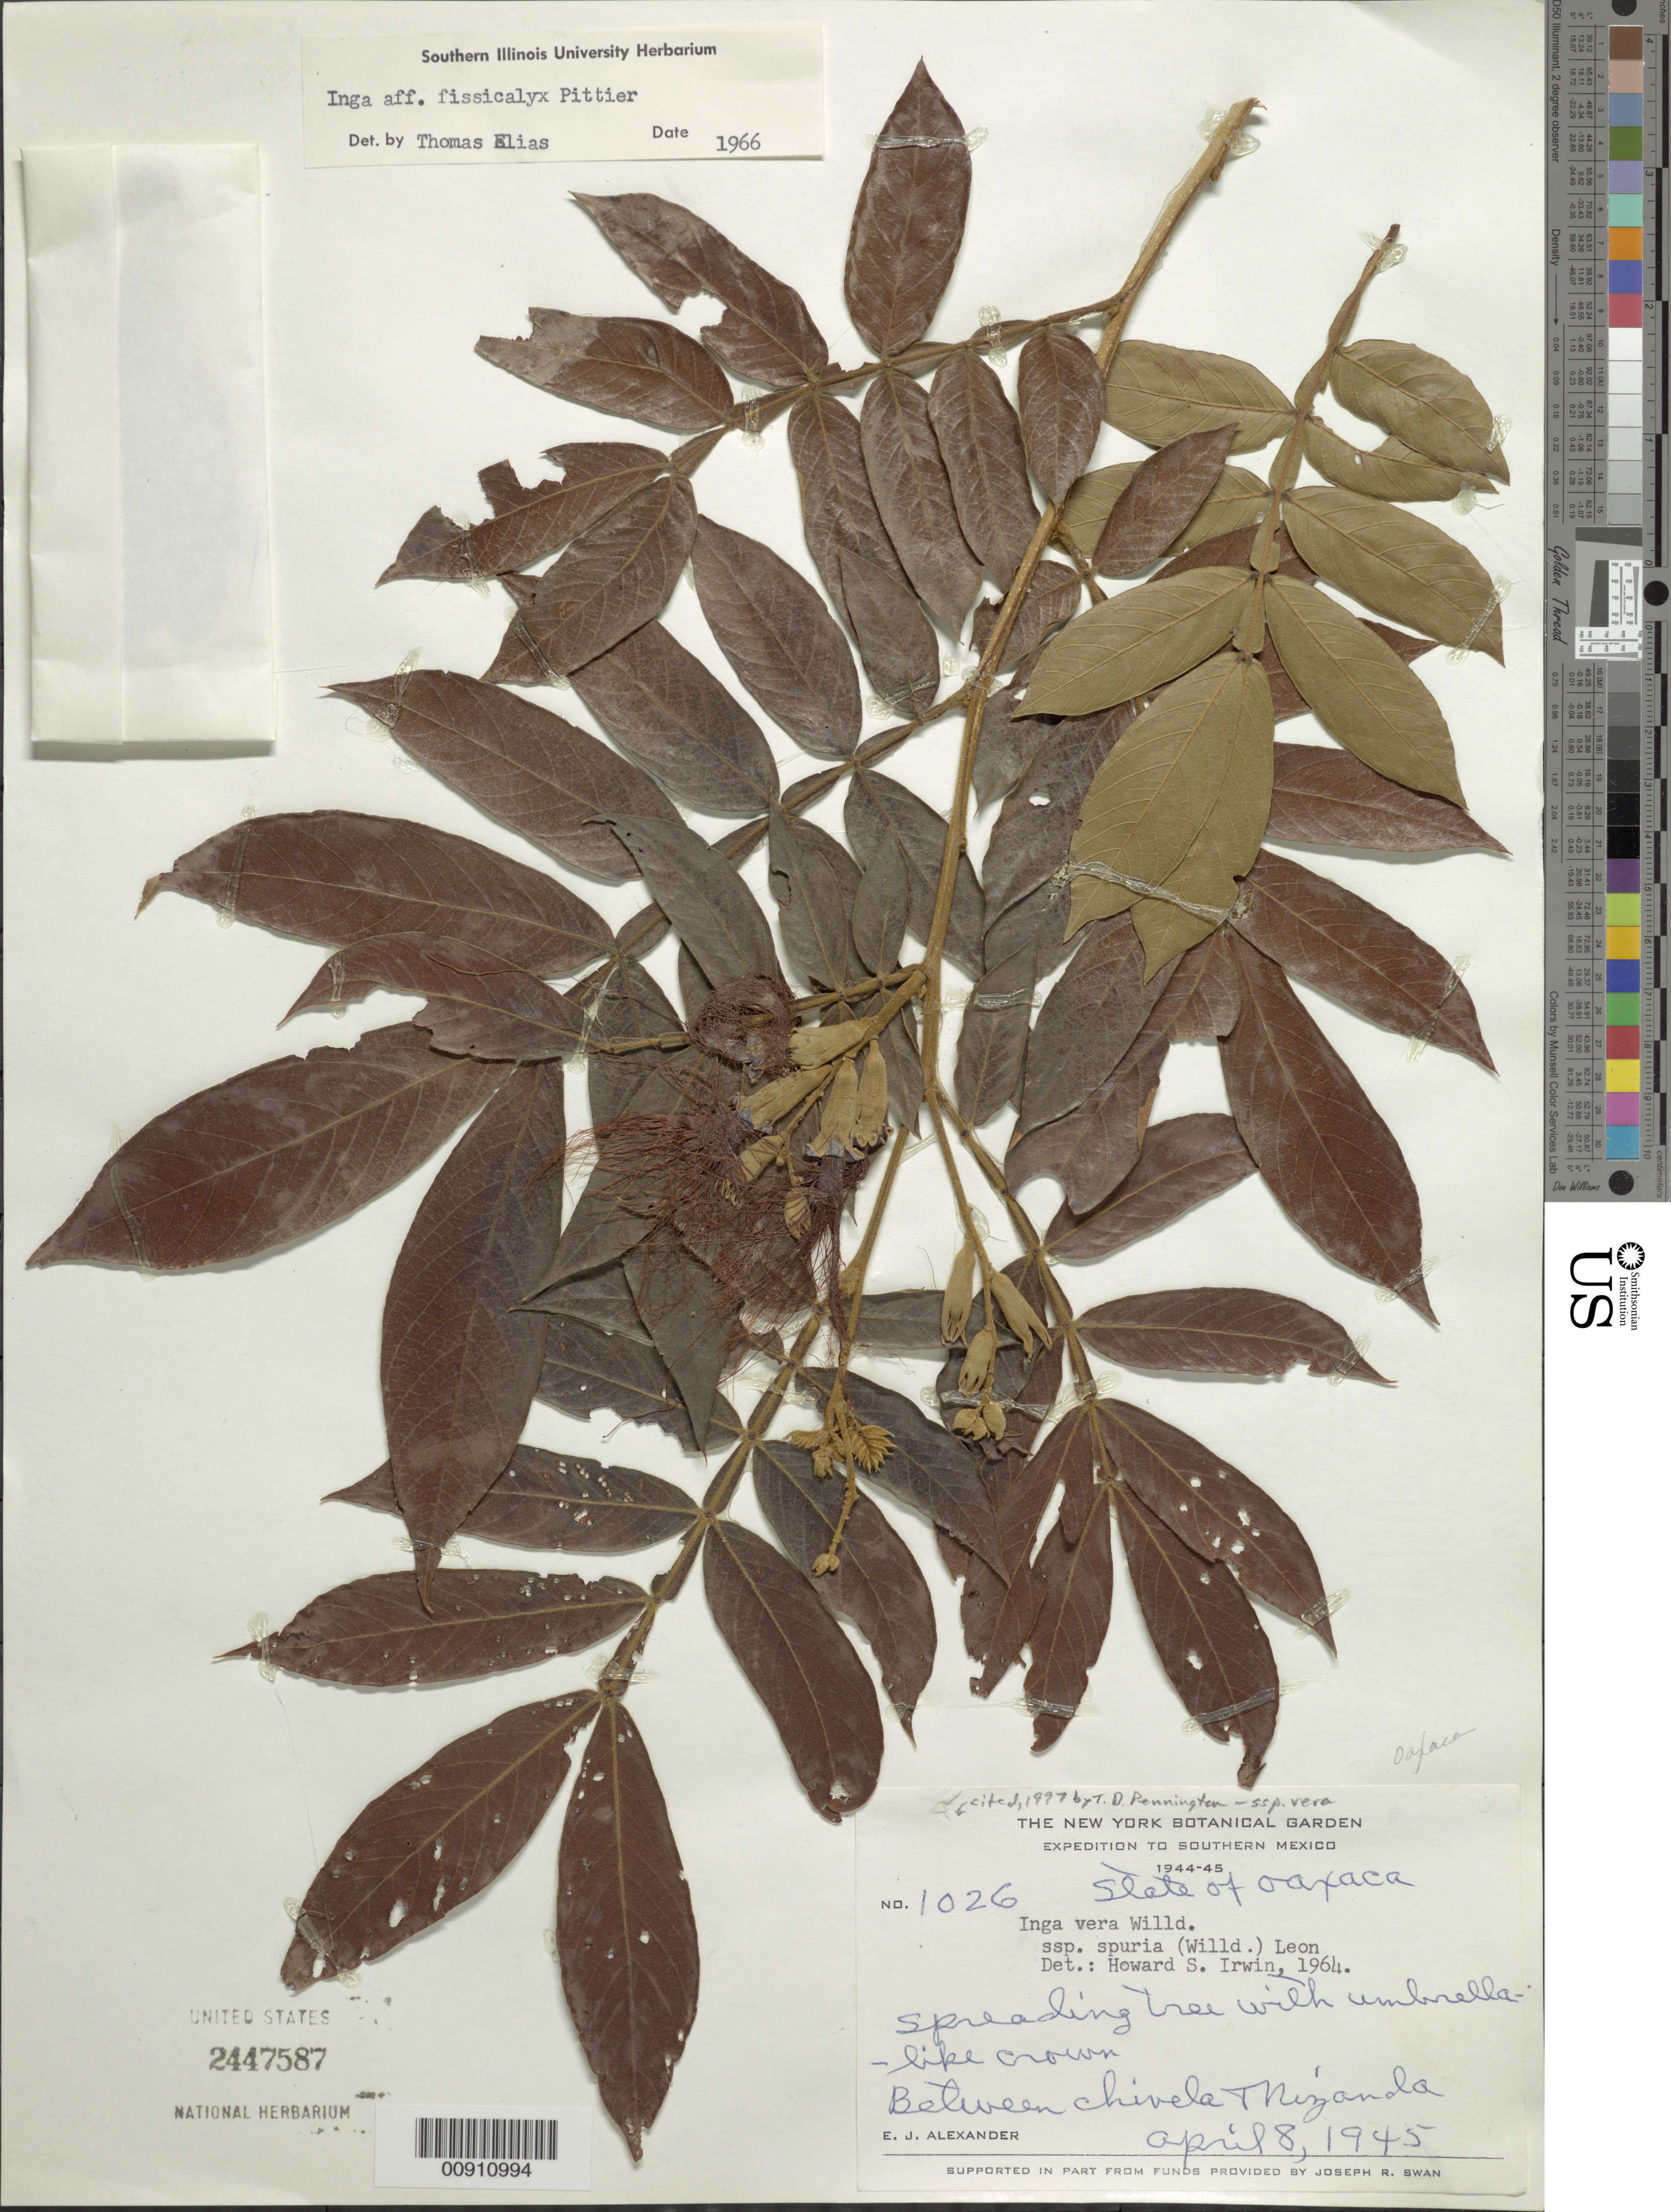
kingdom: Plantae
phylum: Tracheophyta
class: Magnoliopsida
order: Fabales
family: Fabaceae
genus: Inga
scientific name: Inga vera subsp. vera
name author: Willd.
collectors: E. J. Alexander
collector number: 1026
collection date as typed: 18 Apr 1945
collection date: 1945-04-18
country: Mexico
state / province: Oaxaca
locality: Between Chivela & Nizanda.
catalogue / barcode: US 2447587